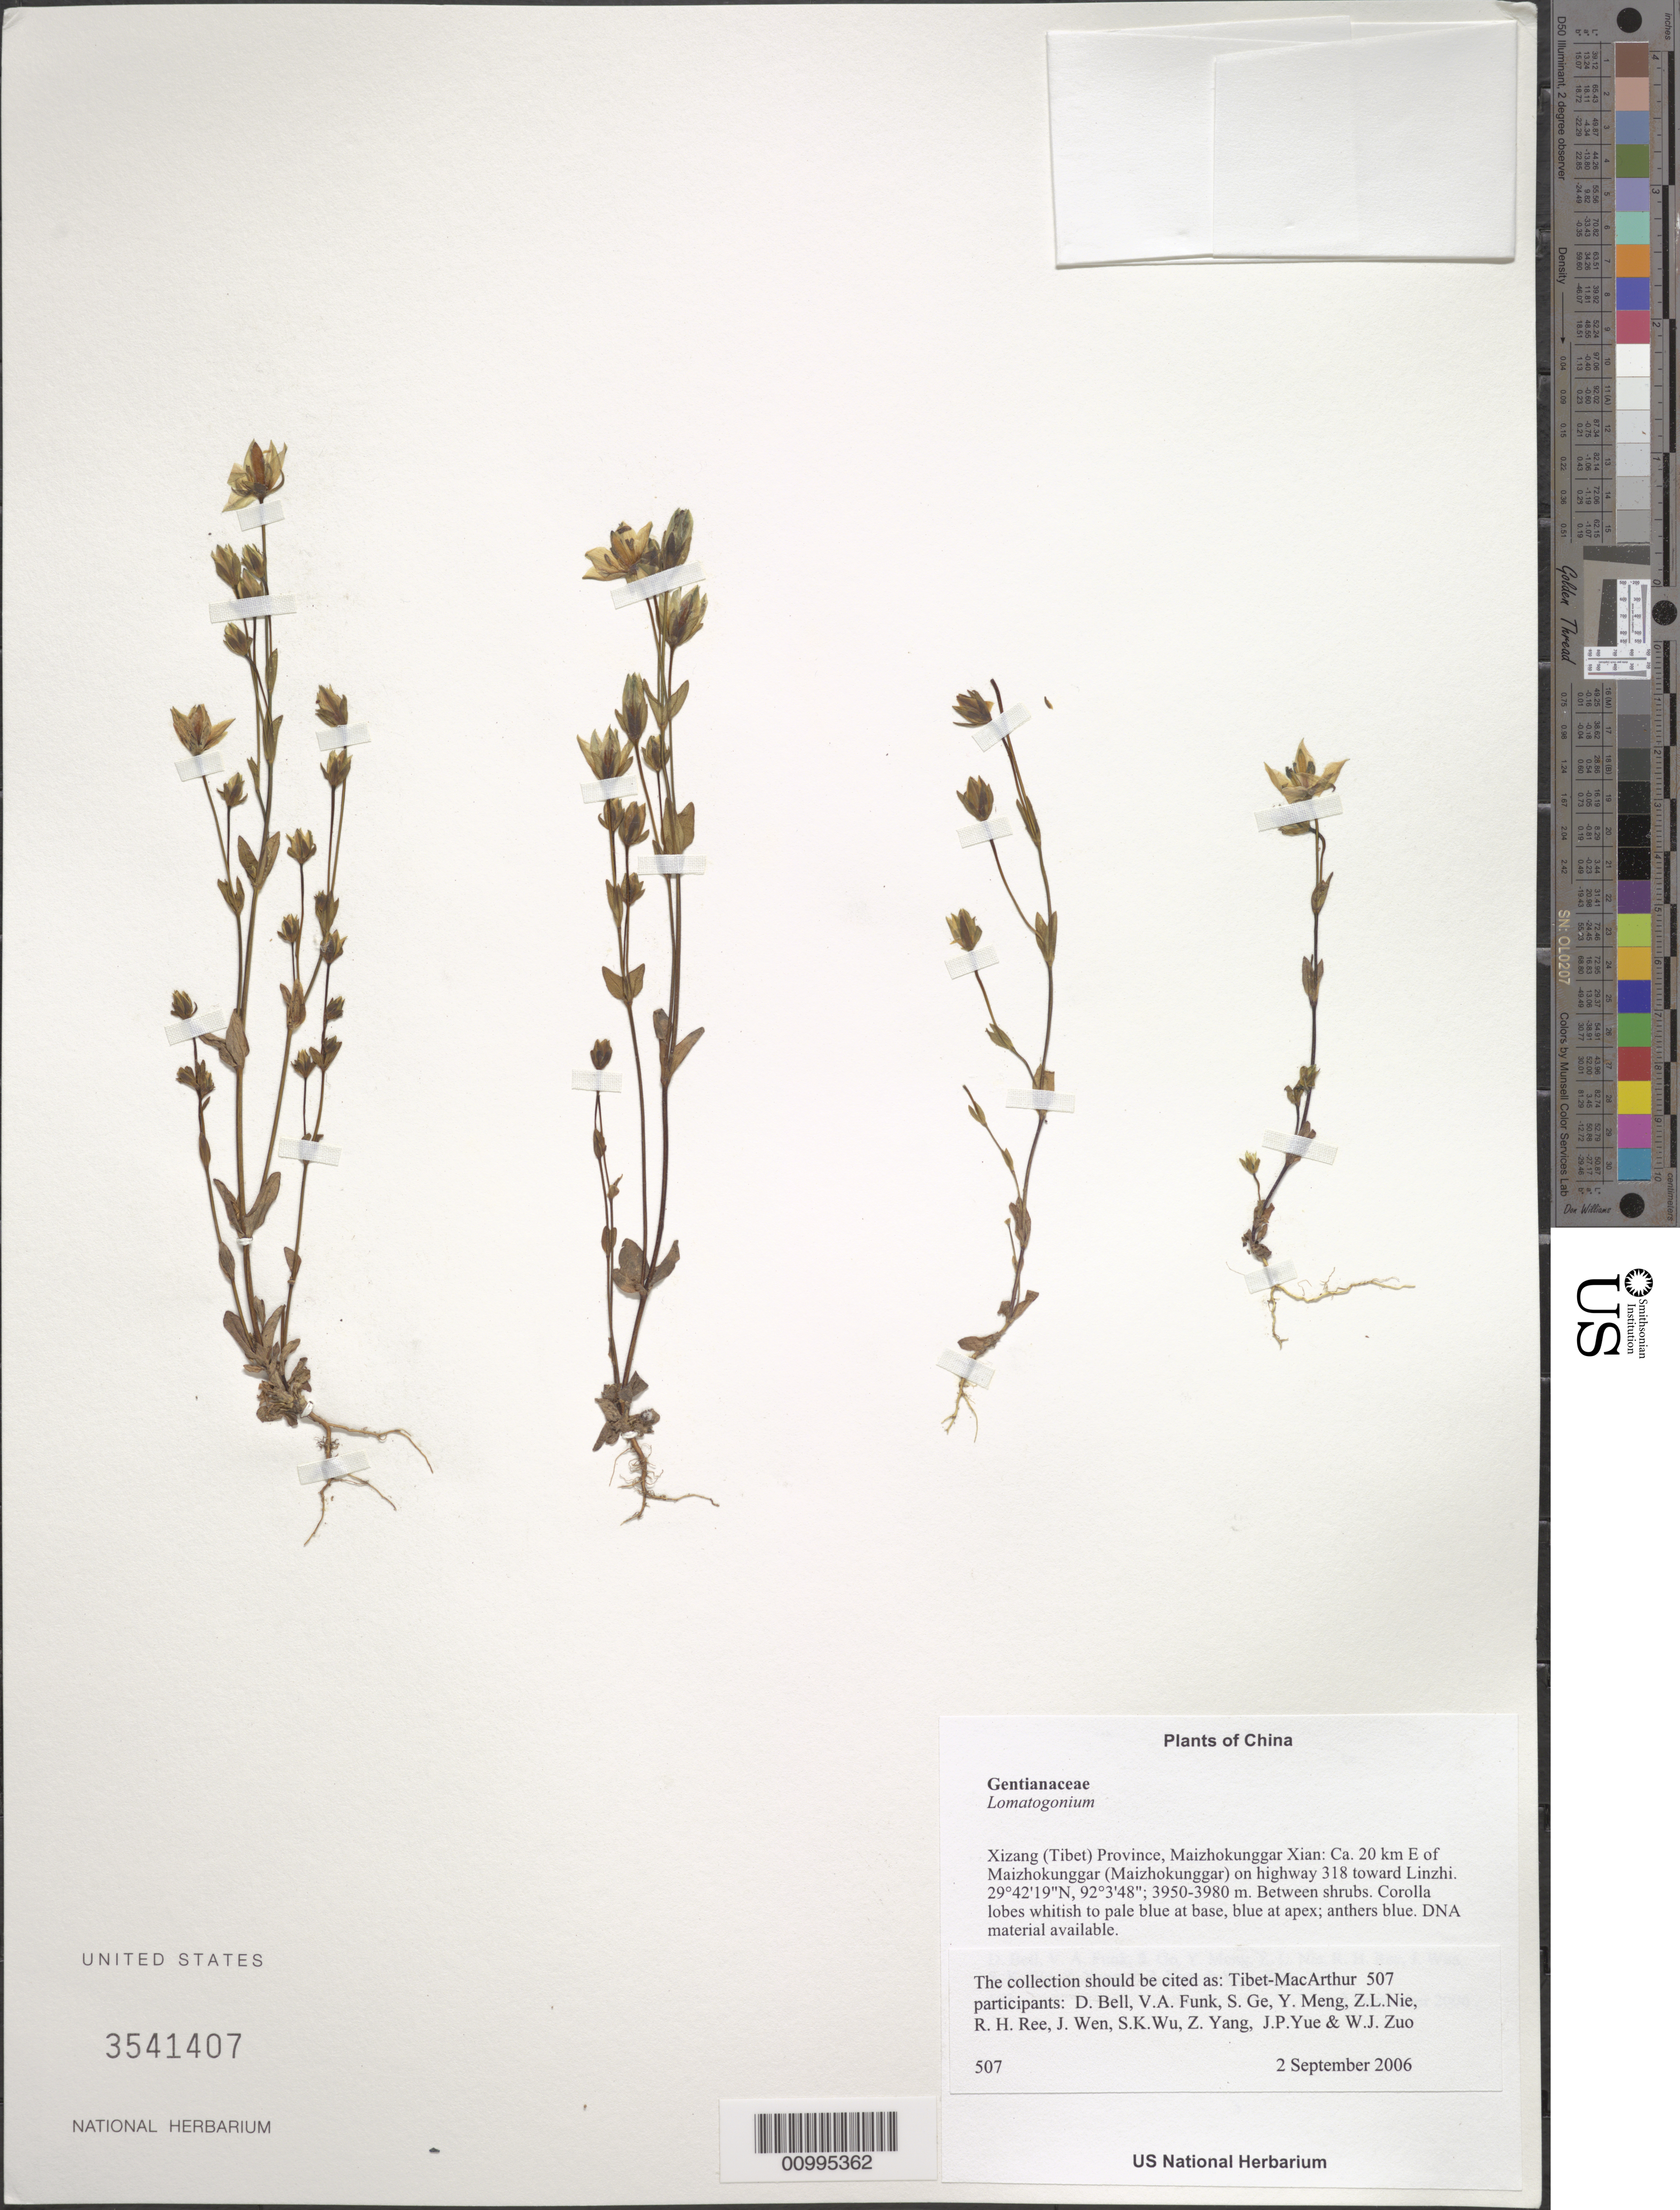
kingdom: Plantae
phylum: Tracheophyta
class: Magnoliopsida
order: Gentianales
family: Gentianaceae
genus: Lomatogonium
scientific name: Lomatogonium sp.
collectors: Tibet-MacArthur, D. A. Bell, V. Funk, S. Ge, Y. Meng, Z. Nie, R. Ree, J. Wen, S. K. Wu, Z. Yang, J. Yue & W. Zuo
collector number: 507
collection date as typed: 02 Sep 2006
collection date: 2006-09-02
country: China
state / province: Xizang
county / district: Maizhokunggar Xian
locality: Ca. 20 km E of Maizhokunggar on highway 318 toward Linzhi.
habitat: Grazed Kobresia meadows with scattered shrubs of Salix, Potentilla fruticosa, and Berberis, with Betula thickets above on slope. Between shrubs.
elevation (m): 3950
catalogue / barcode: US 3541407